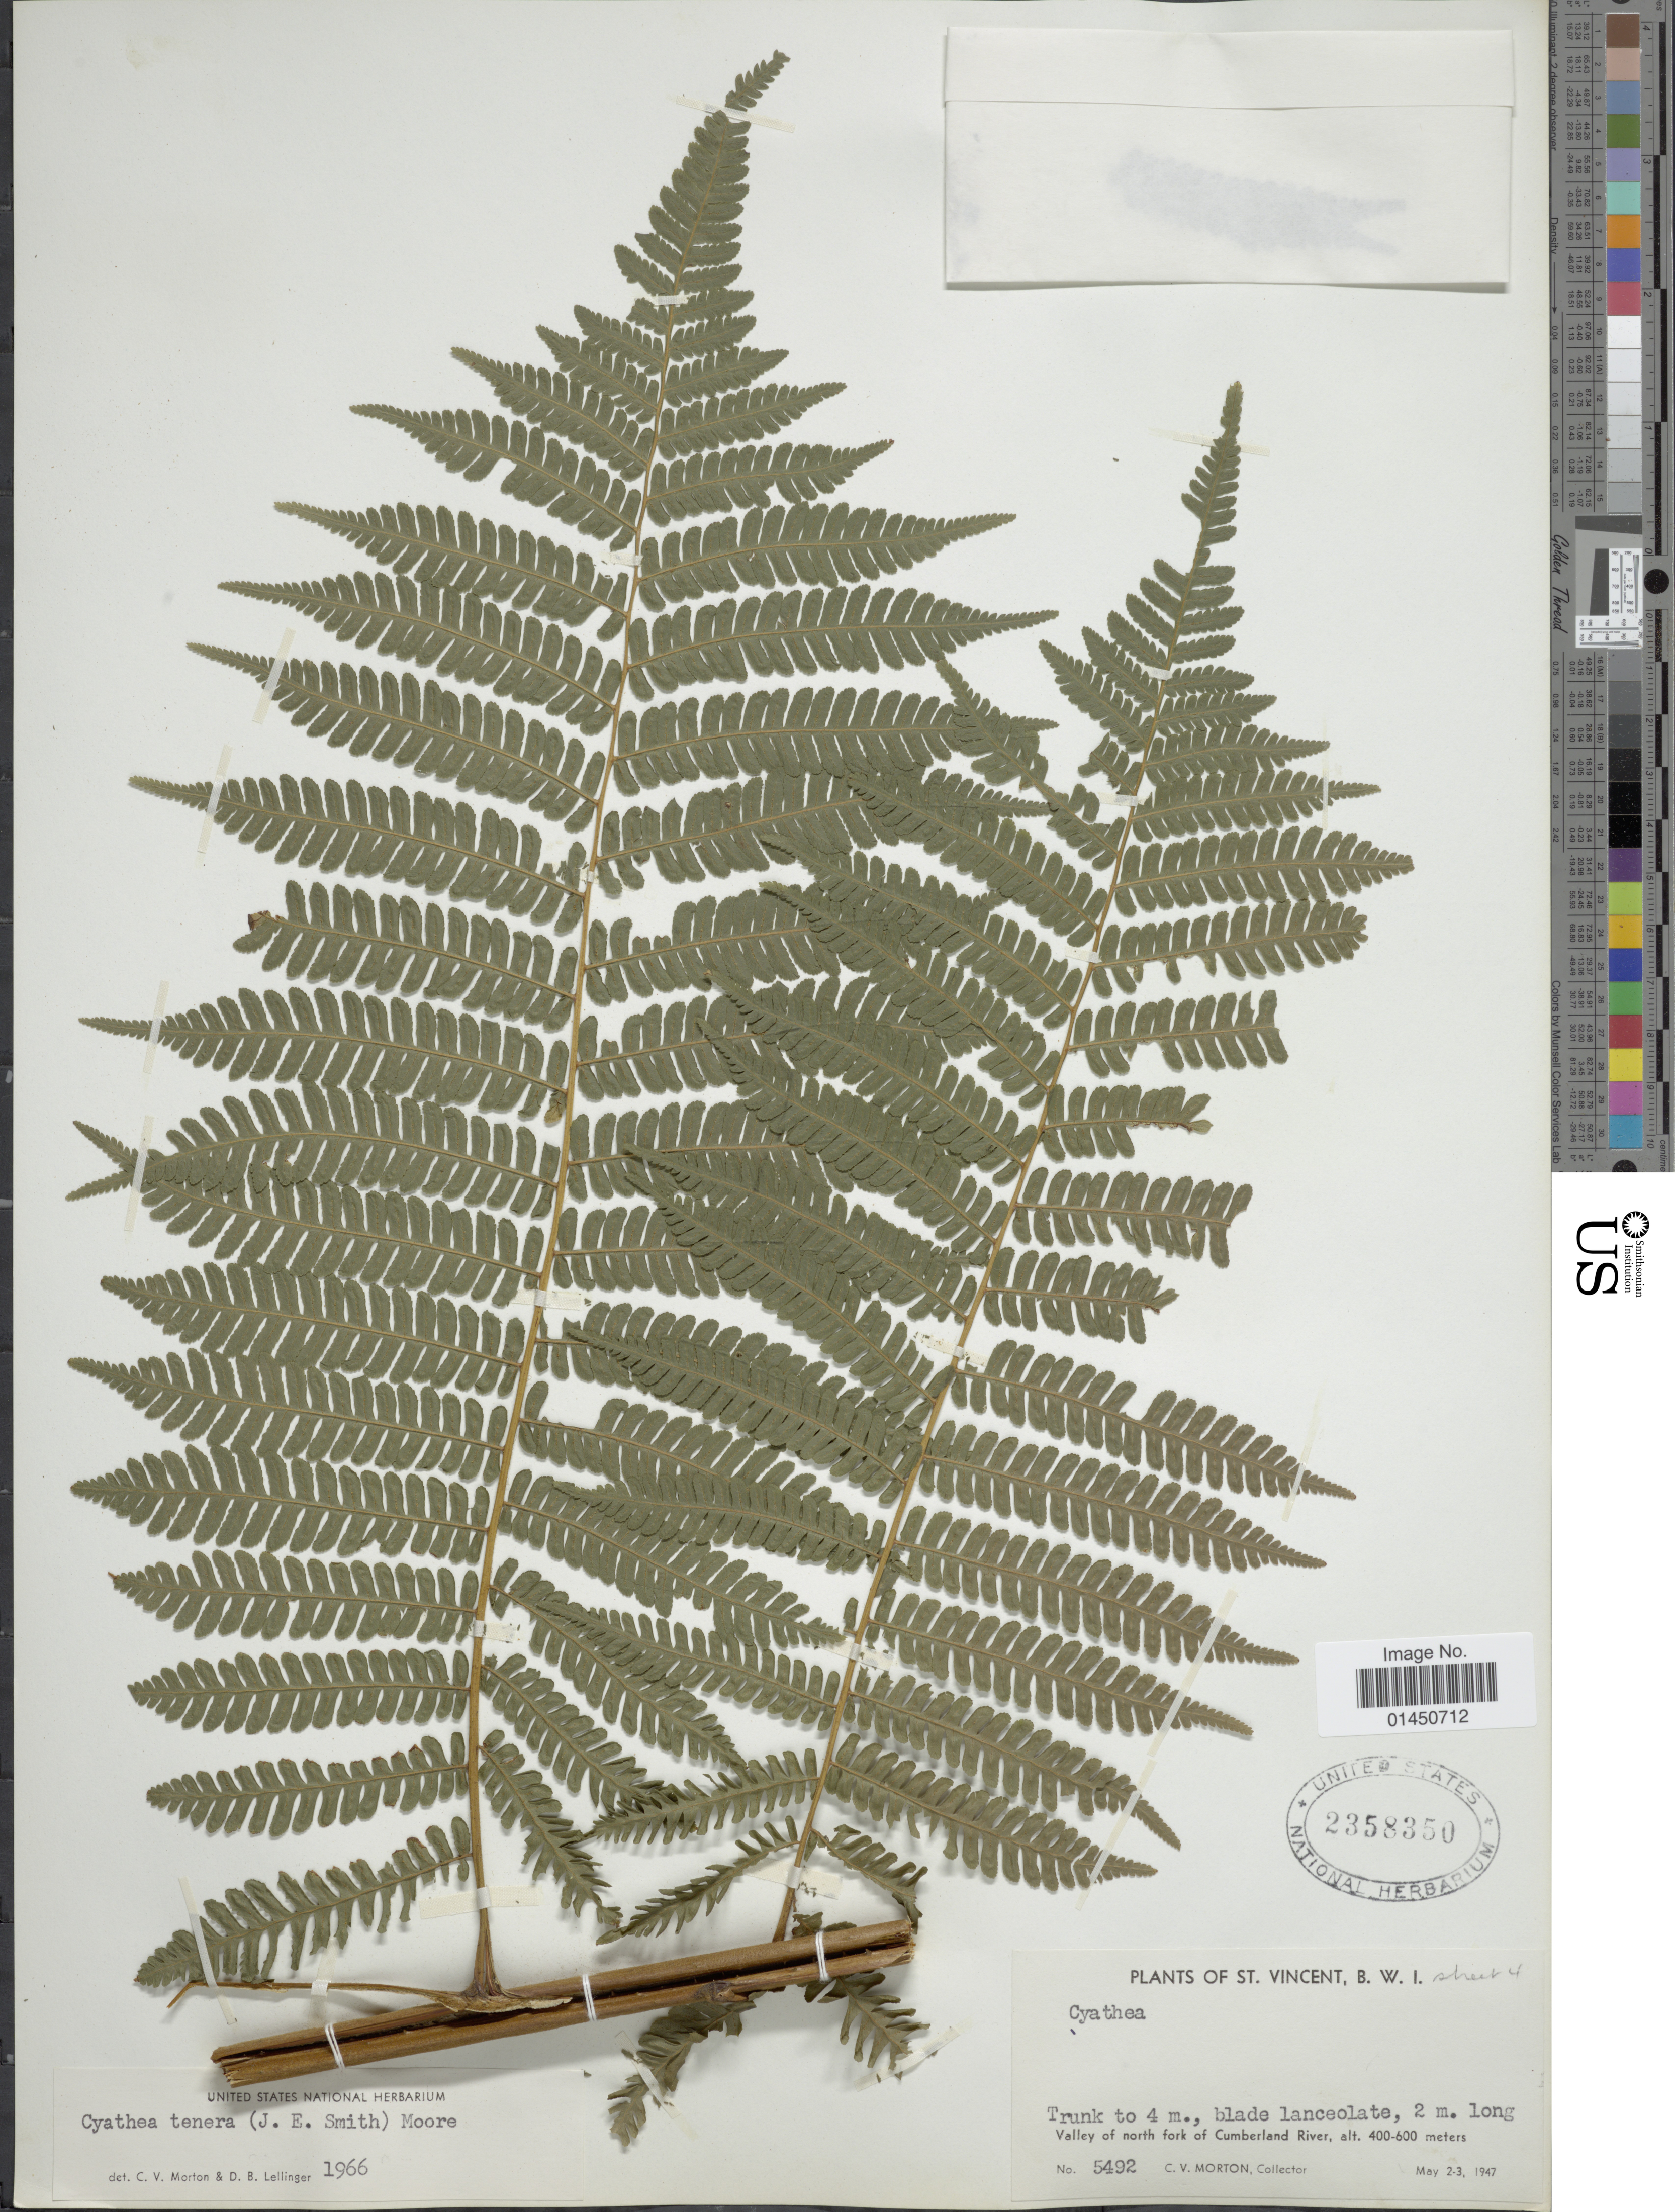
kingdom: Plantae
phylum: Tracheophyta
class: Polypodiopsida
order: Cyatheales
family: Cyatheaceae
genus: Cyathea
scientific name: Cyathea tenera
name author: (J. Sm. ex Hook.) T. Moore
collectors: C. V. Morton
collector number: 5492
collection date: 1947-05-02/1947-05-03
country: St. Vincent - Grenadines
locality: St. Vincent, Valley of north fork of Cumberland River.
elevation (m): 400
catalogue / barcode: US 2358350